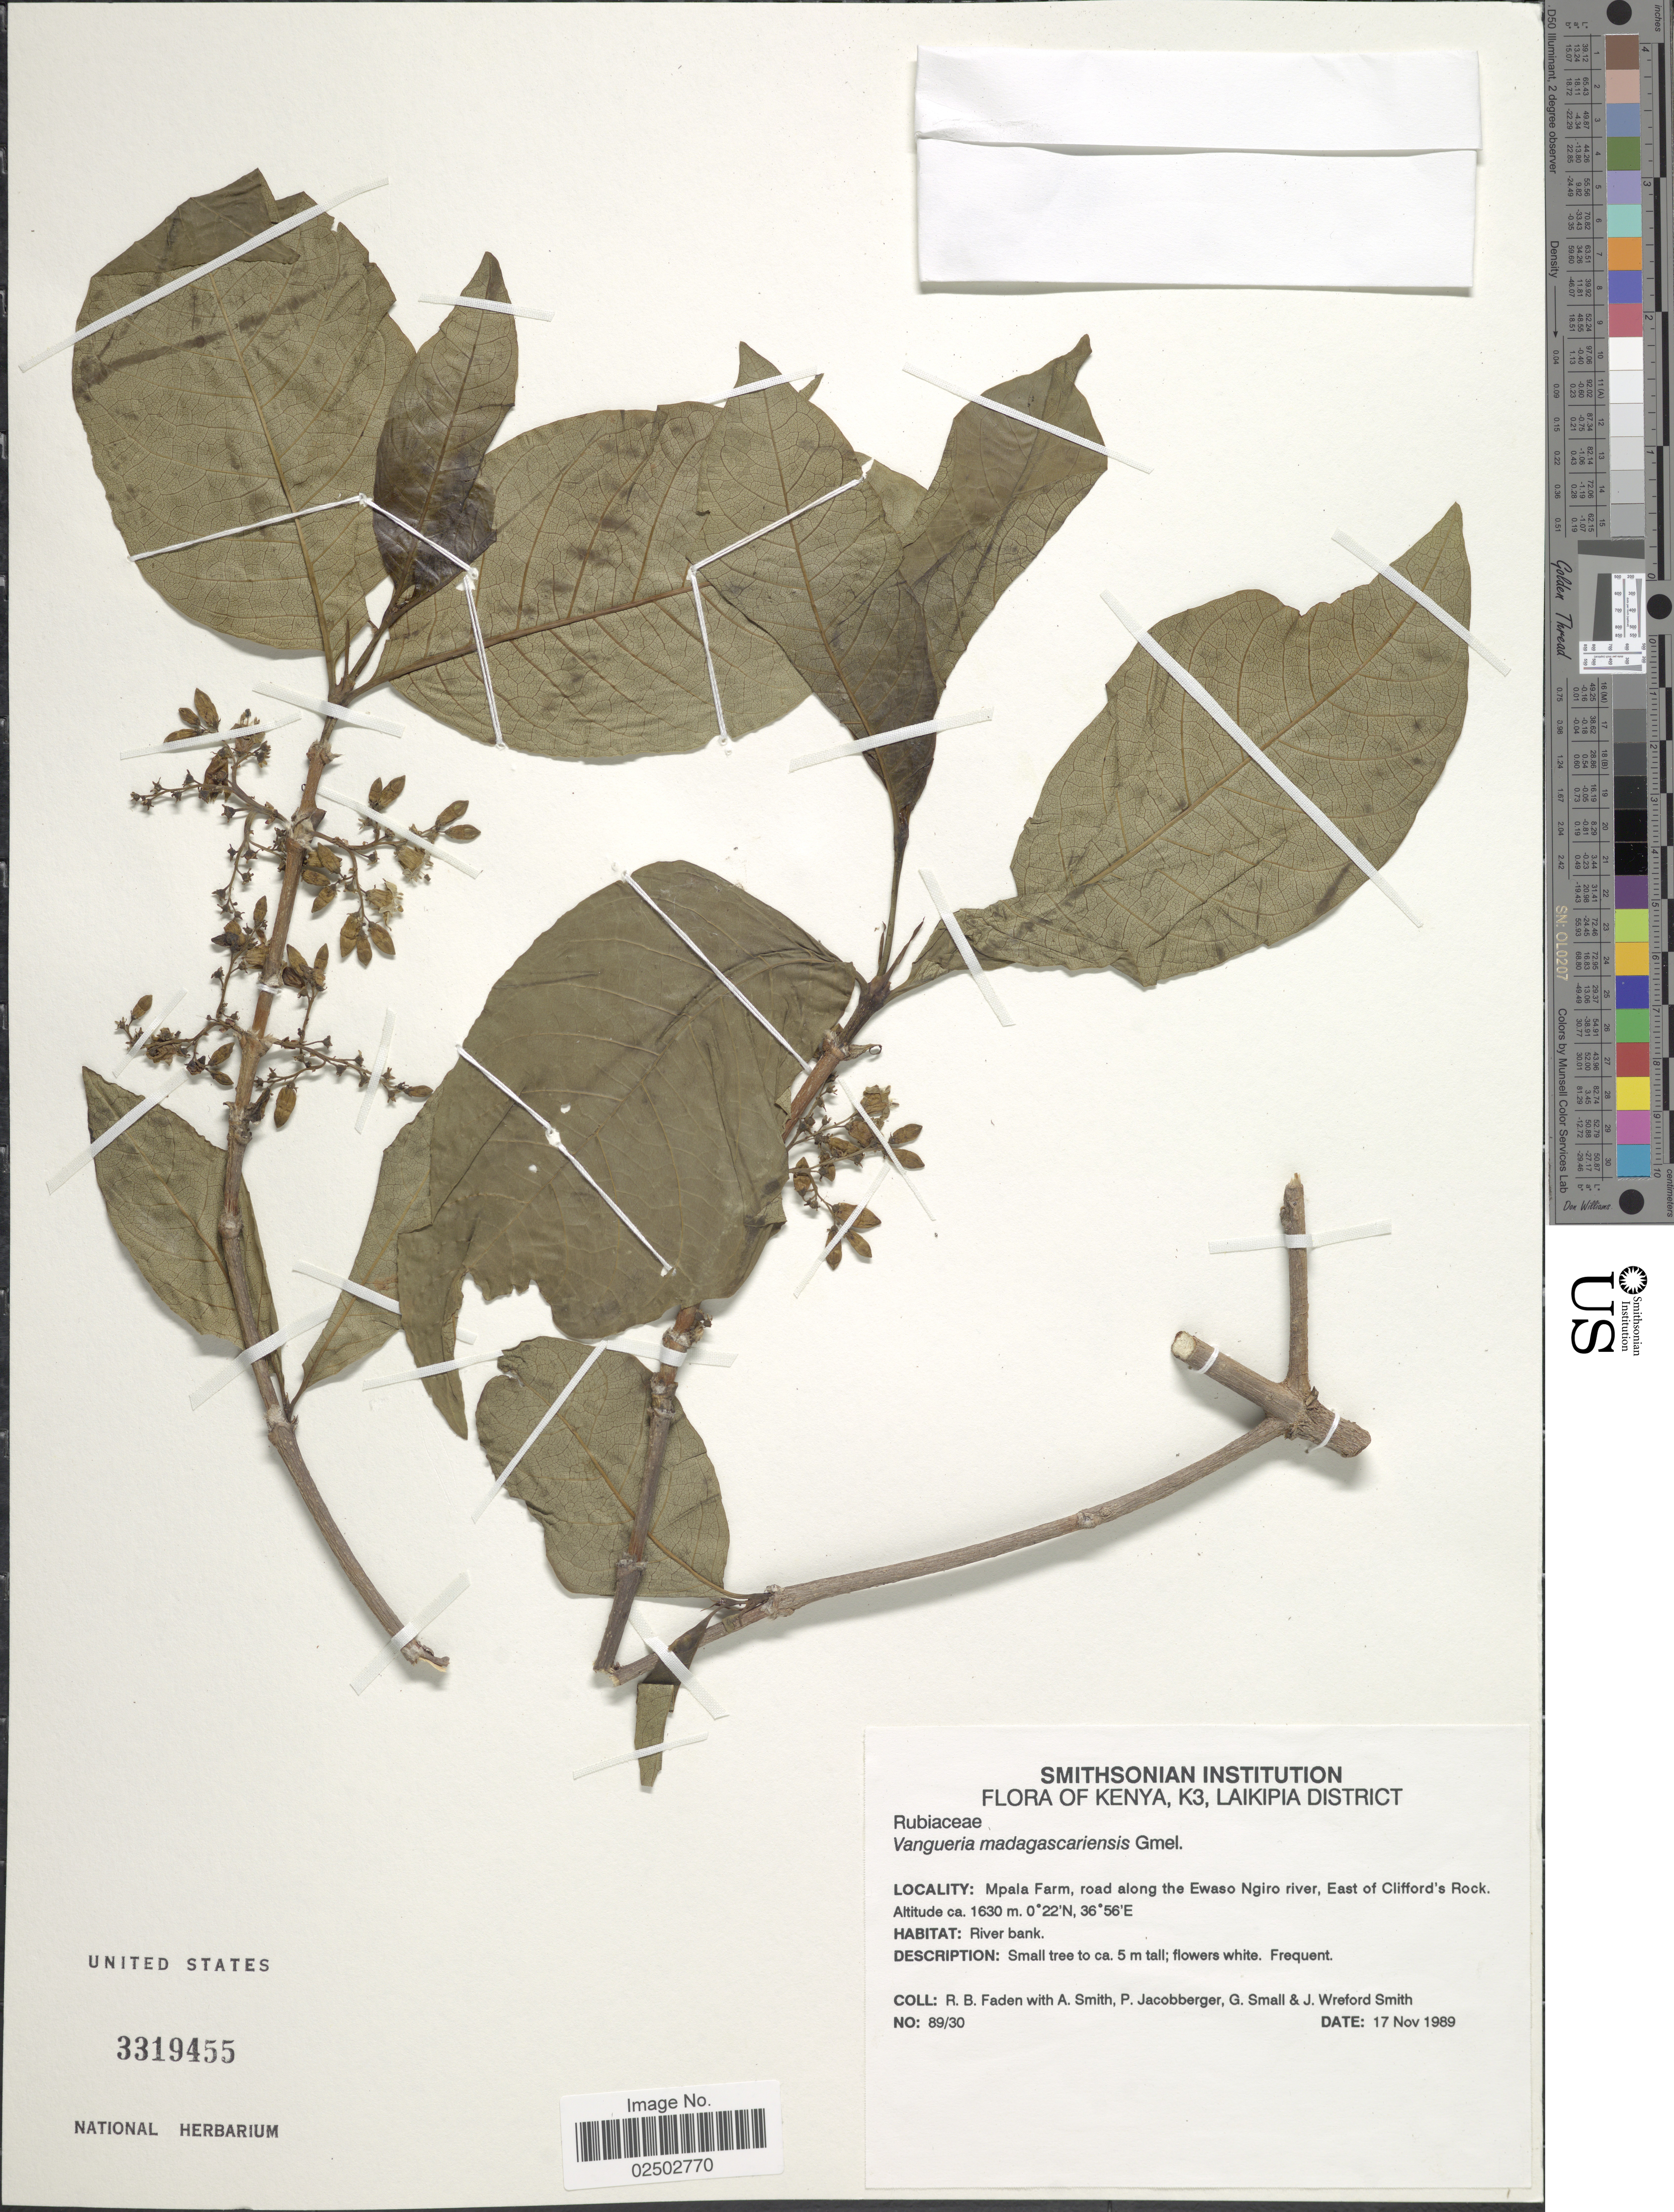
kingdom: Plantae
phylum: Tracheophyta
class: Magnoliopsida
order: Gentianales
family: Rubiaceae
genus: Vangueria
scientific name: Vangueria madagascariensis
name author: J.F. Gmel.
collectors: R. B. Faden, A. Smith, P. Jacobberger, G. Small & J. W. Smith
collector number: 89/30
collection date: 1989-11-17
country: Kenya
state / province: Laikipia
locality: Kenya, K3, Laikipia District, Mpala Farm, road along the Ewaso Ngiro river, East of Clifford's Rock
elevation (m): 1630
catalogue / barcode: US 3319455